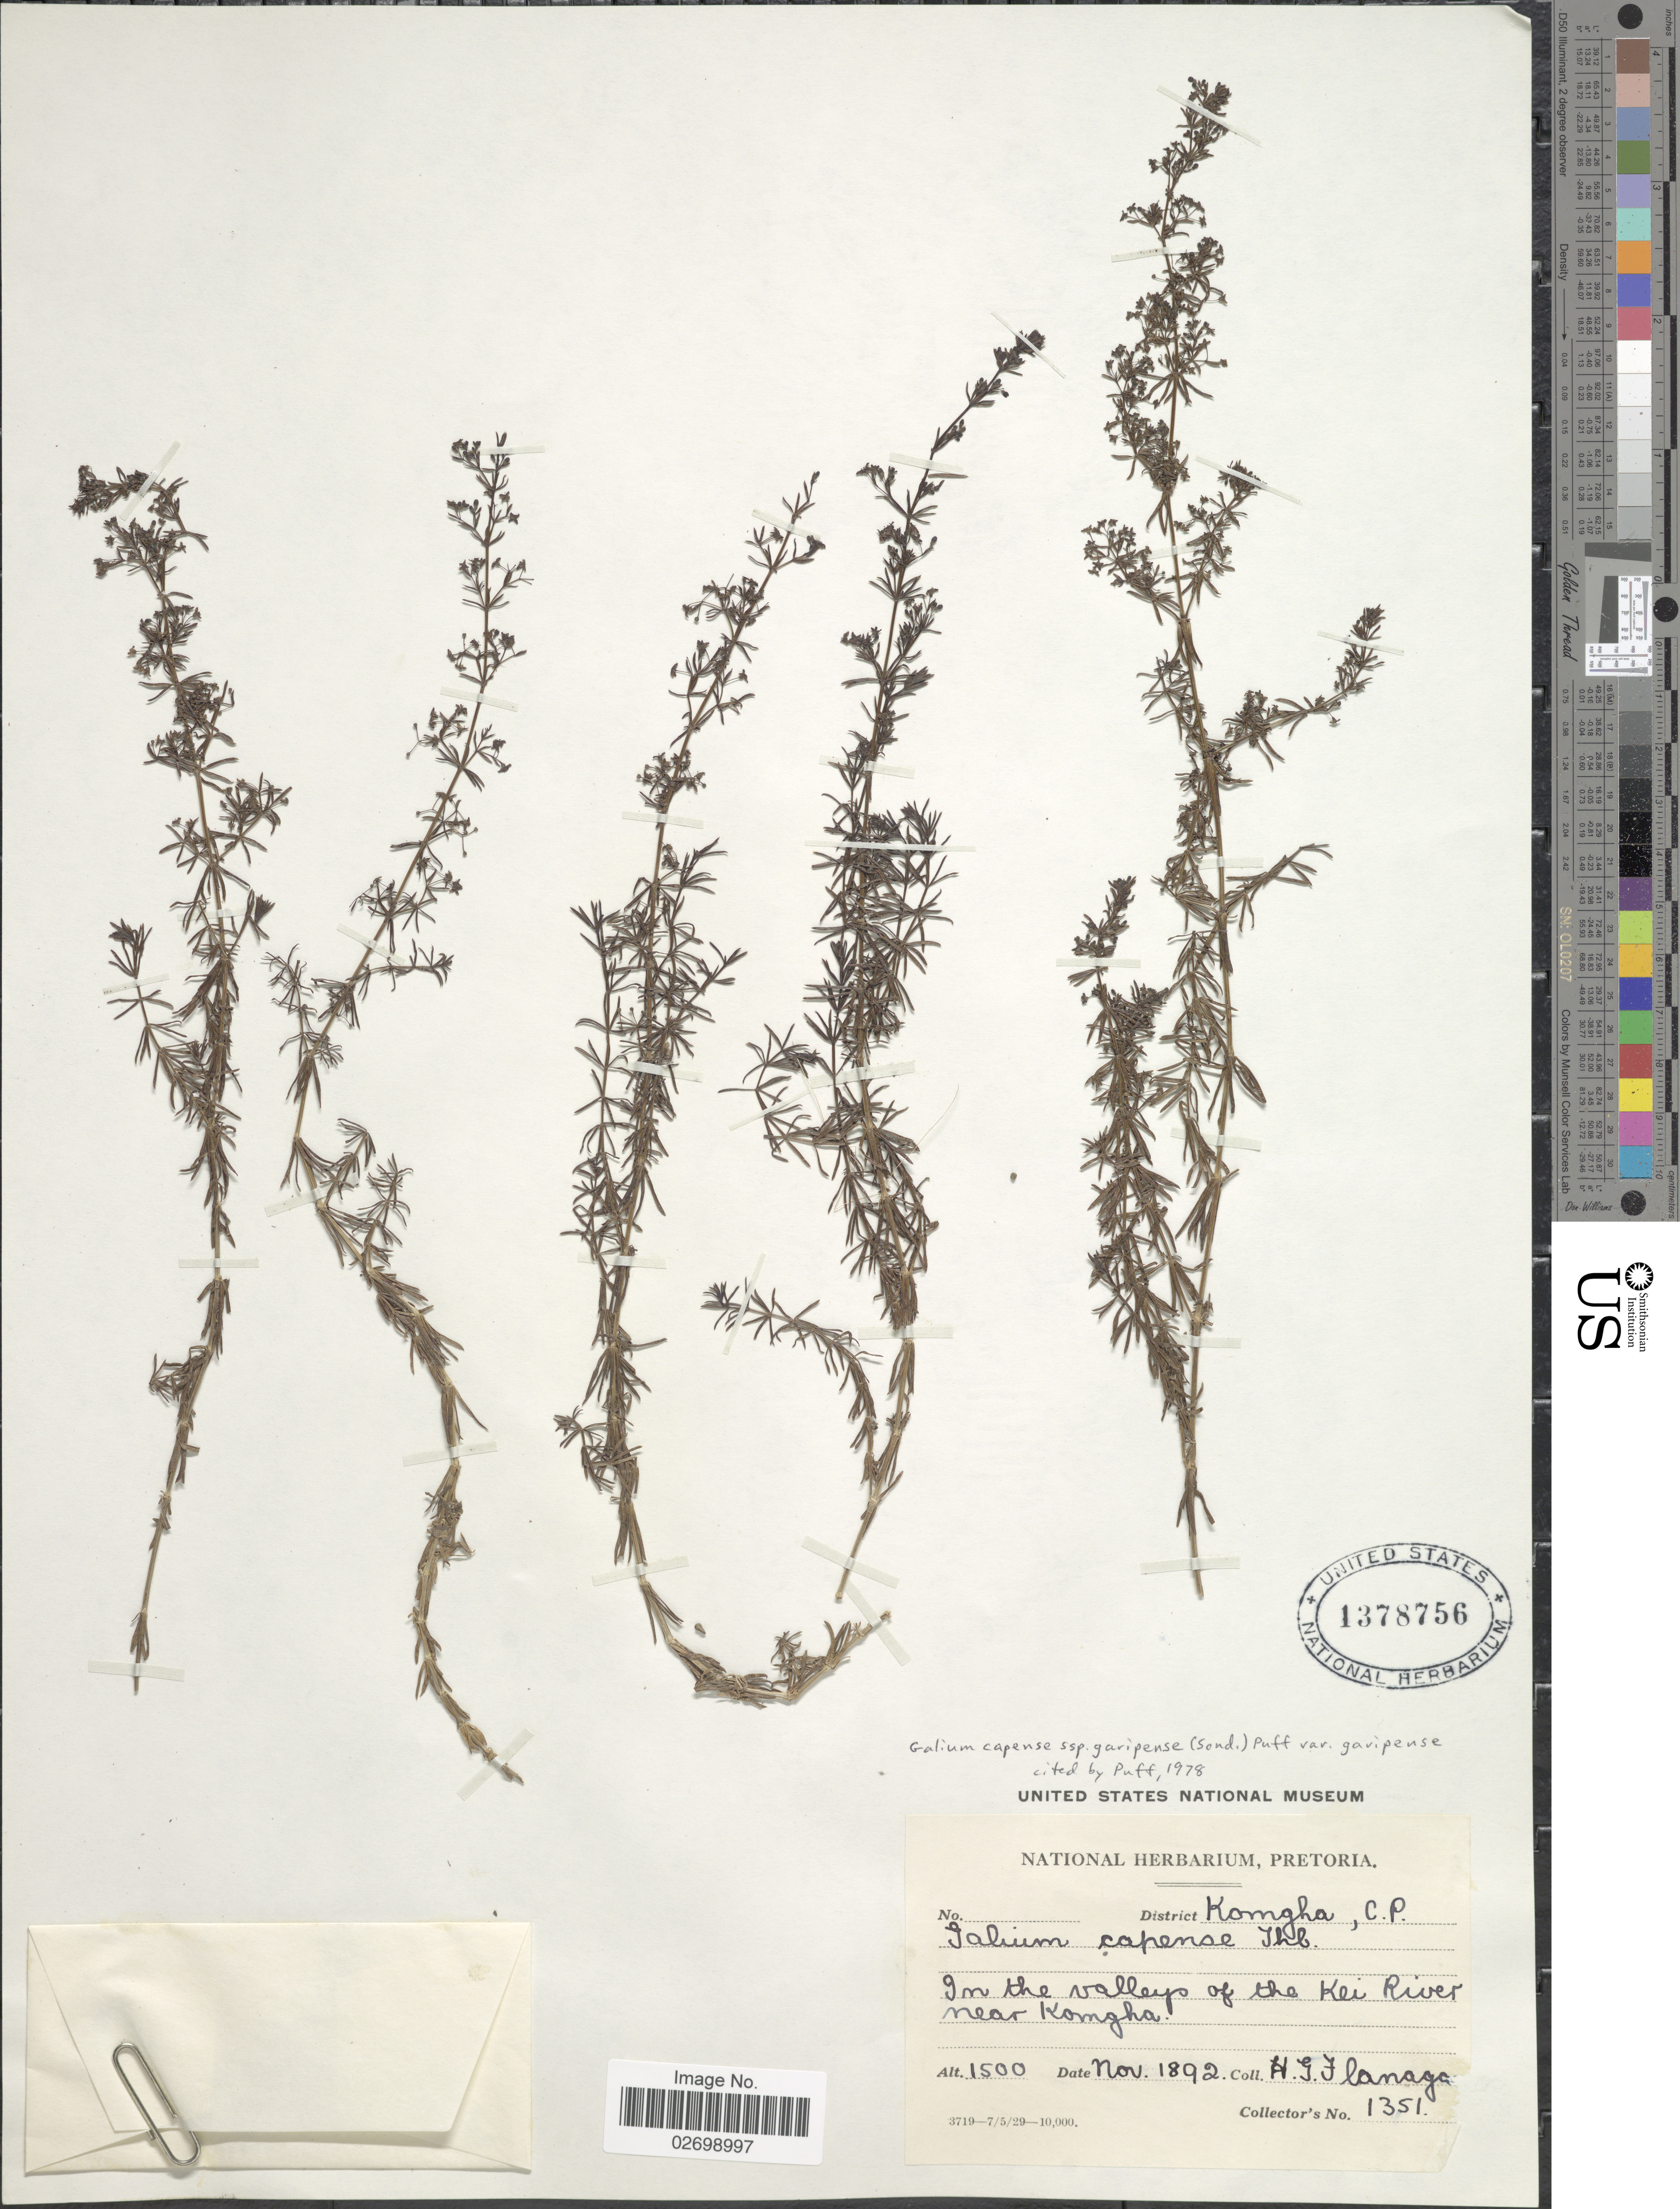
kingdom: Plantae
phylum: Tracheophyta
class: Magnoliopsida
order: Gentianales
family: Rubiaceae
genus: Galium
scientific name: Galium capense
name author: Thunb.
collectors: H. Flanagan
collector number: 1351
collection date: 1892-11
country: South Africa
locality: District Komgha, C. P. In the valleys of the Kei River near Komgha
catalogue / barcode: US 1378756